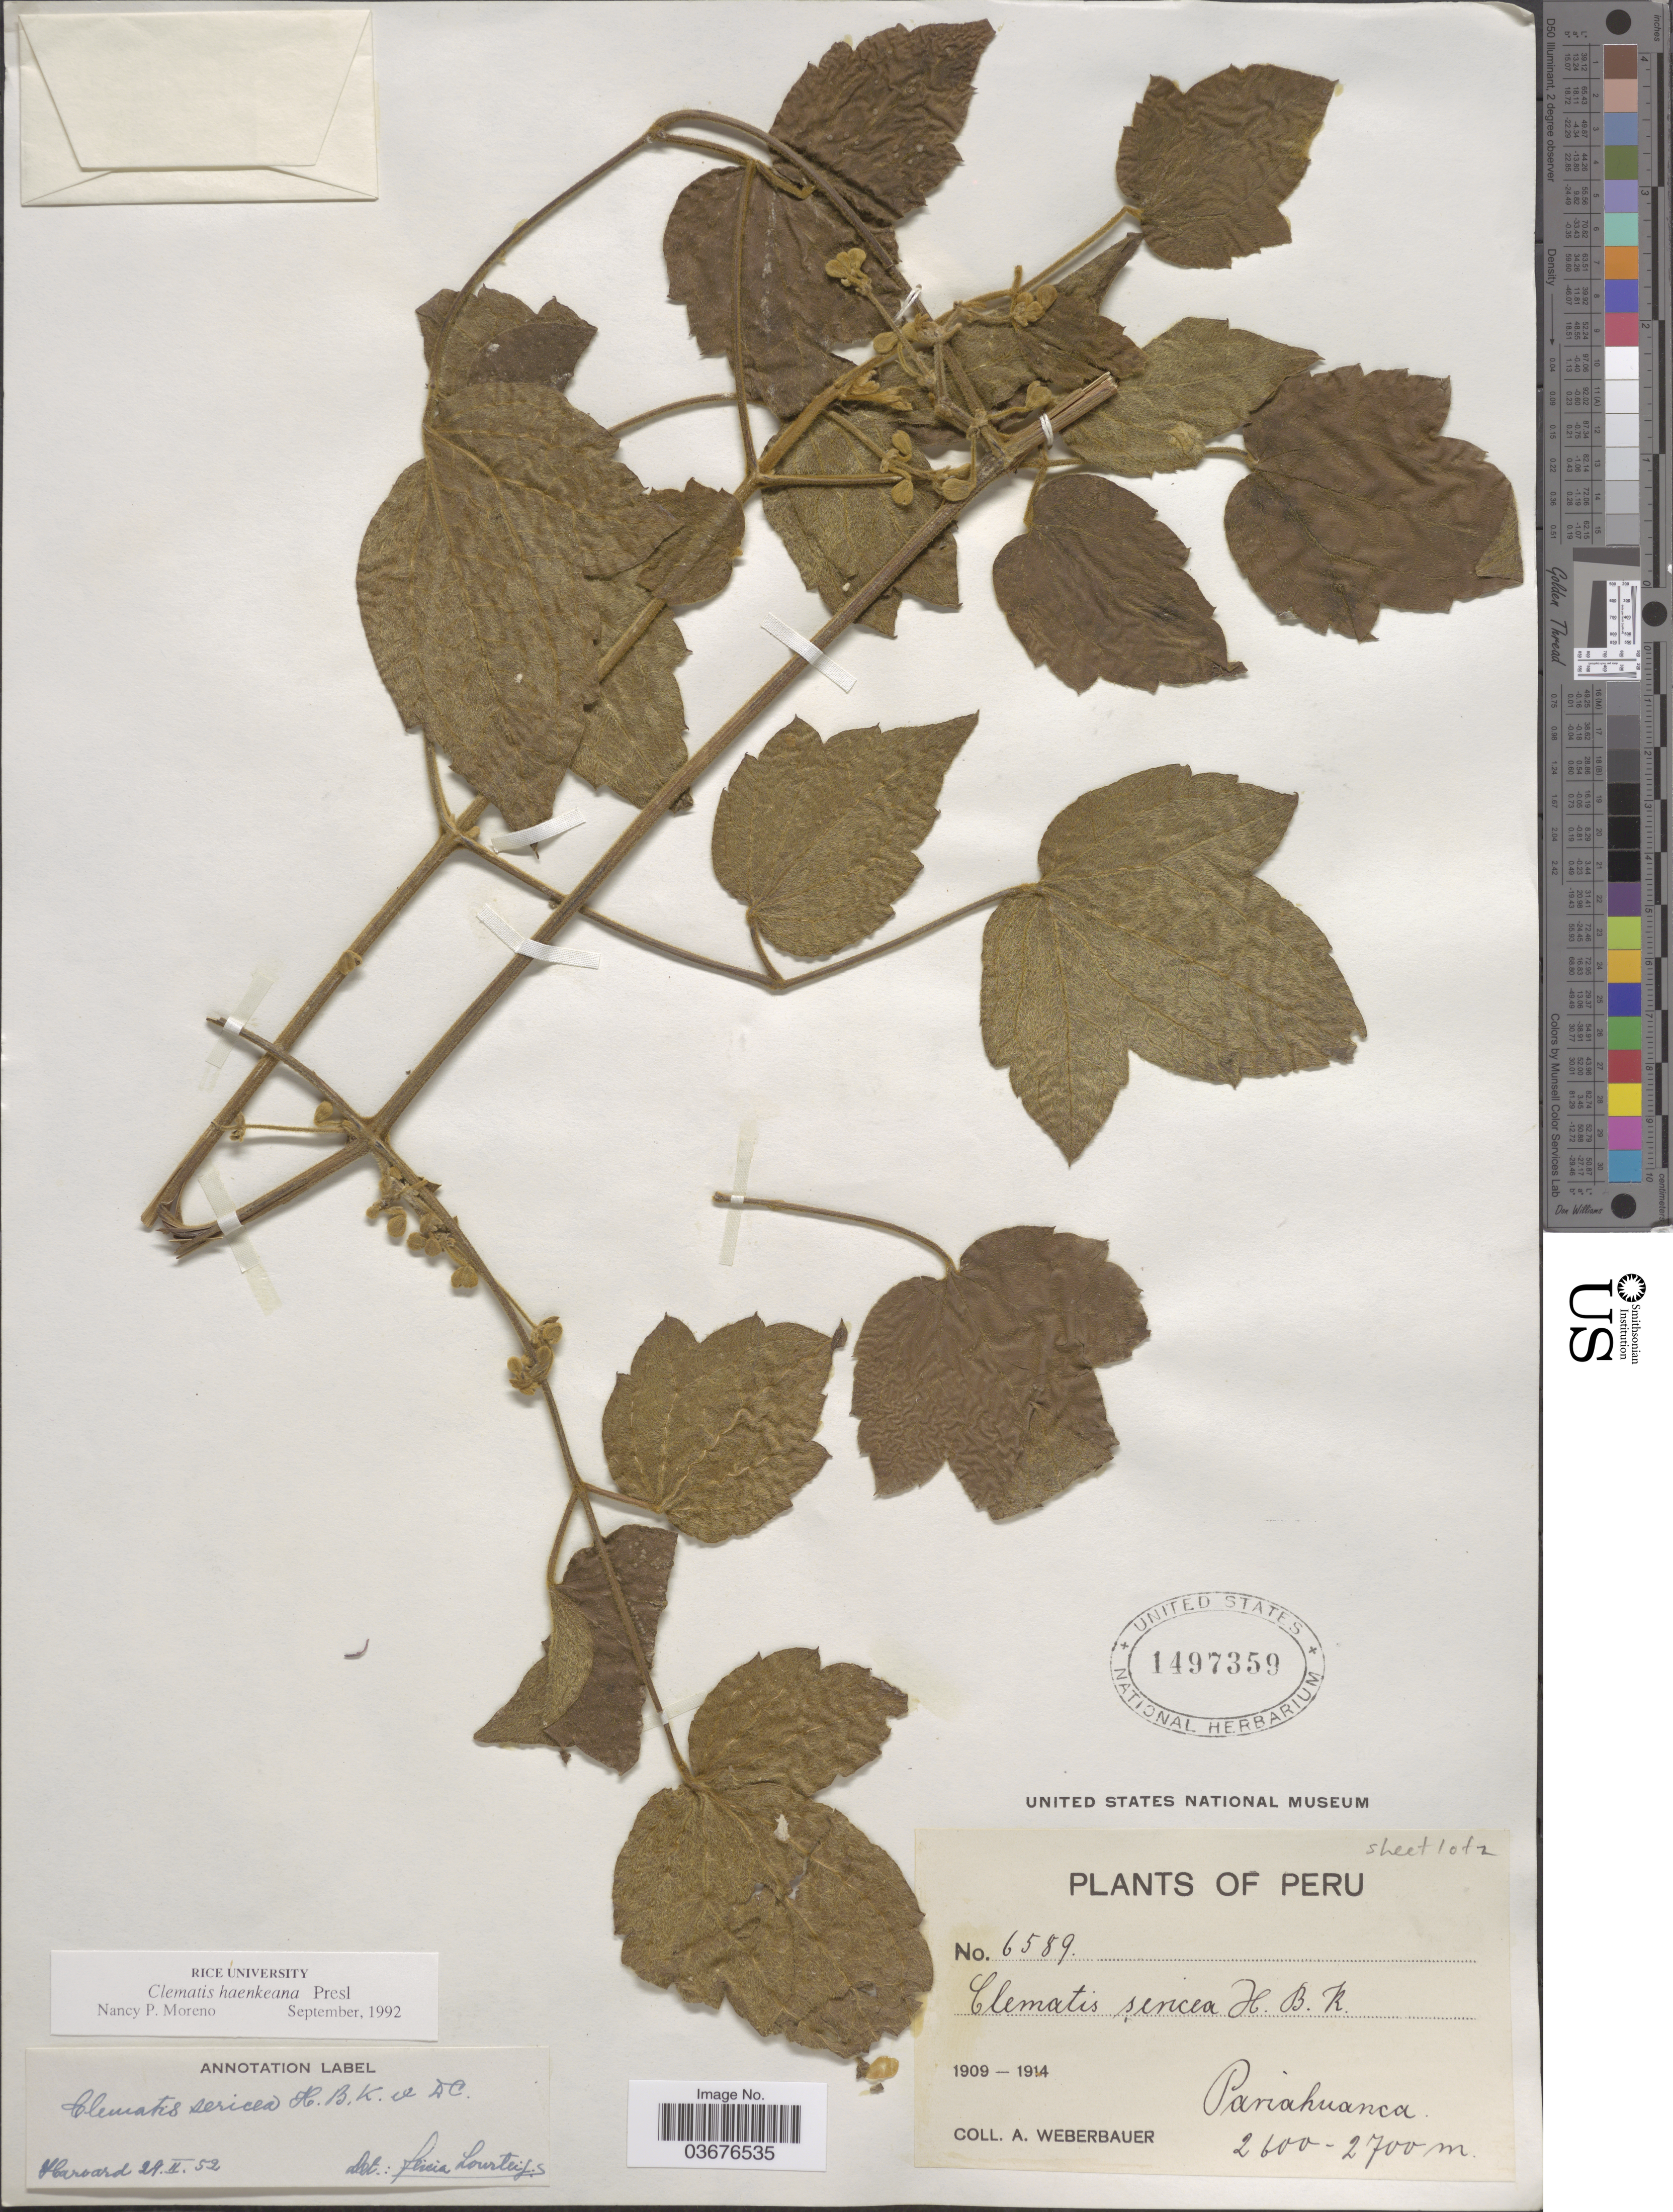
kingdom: Plantae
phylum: Tracheophyta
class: Magnoliopsida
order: Ranunculales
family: Ranunculaceae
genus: Clematis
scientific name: Clematis haenkeana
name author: C. Presl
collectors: A. Weberbauer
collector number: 6589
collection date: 1909/1914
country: Peru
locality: Pariahuanca.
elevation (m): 2600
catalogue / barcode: US 1497359